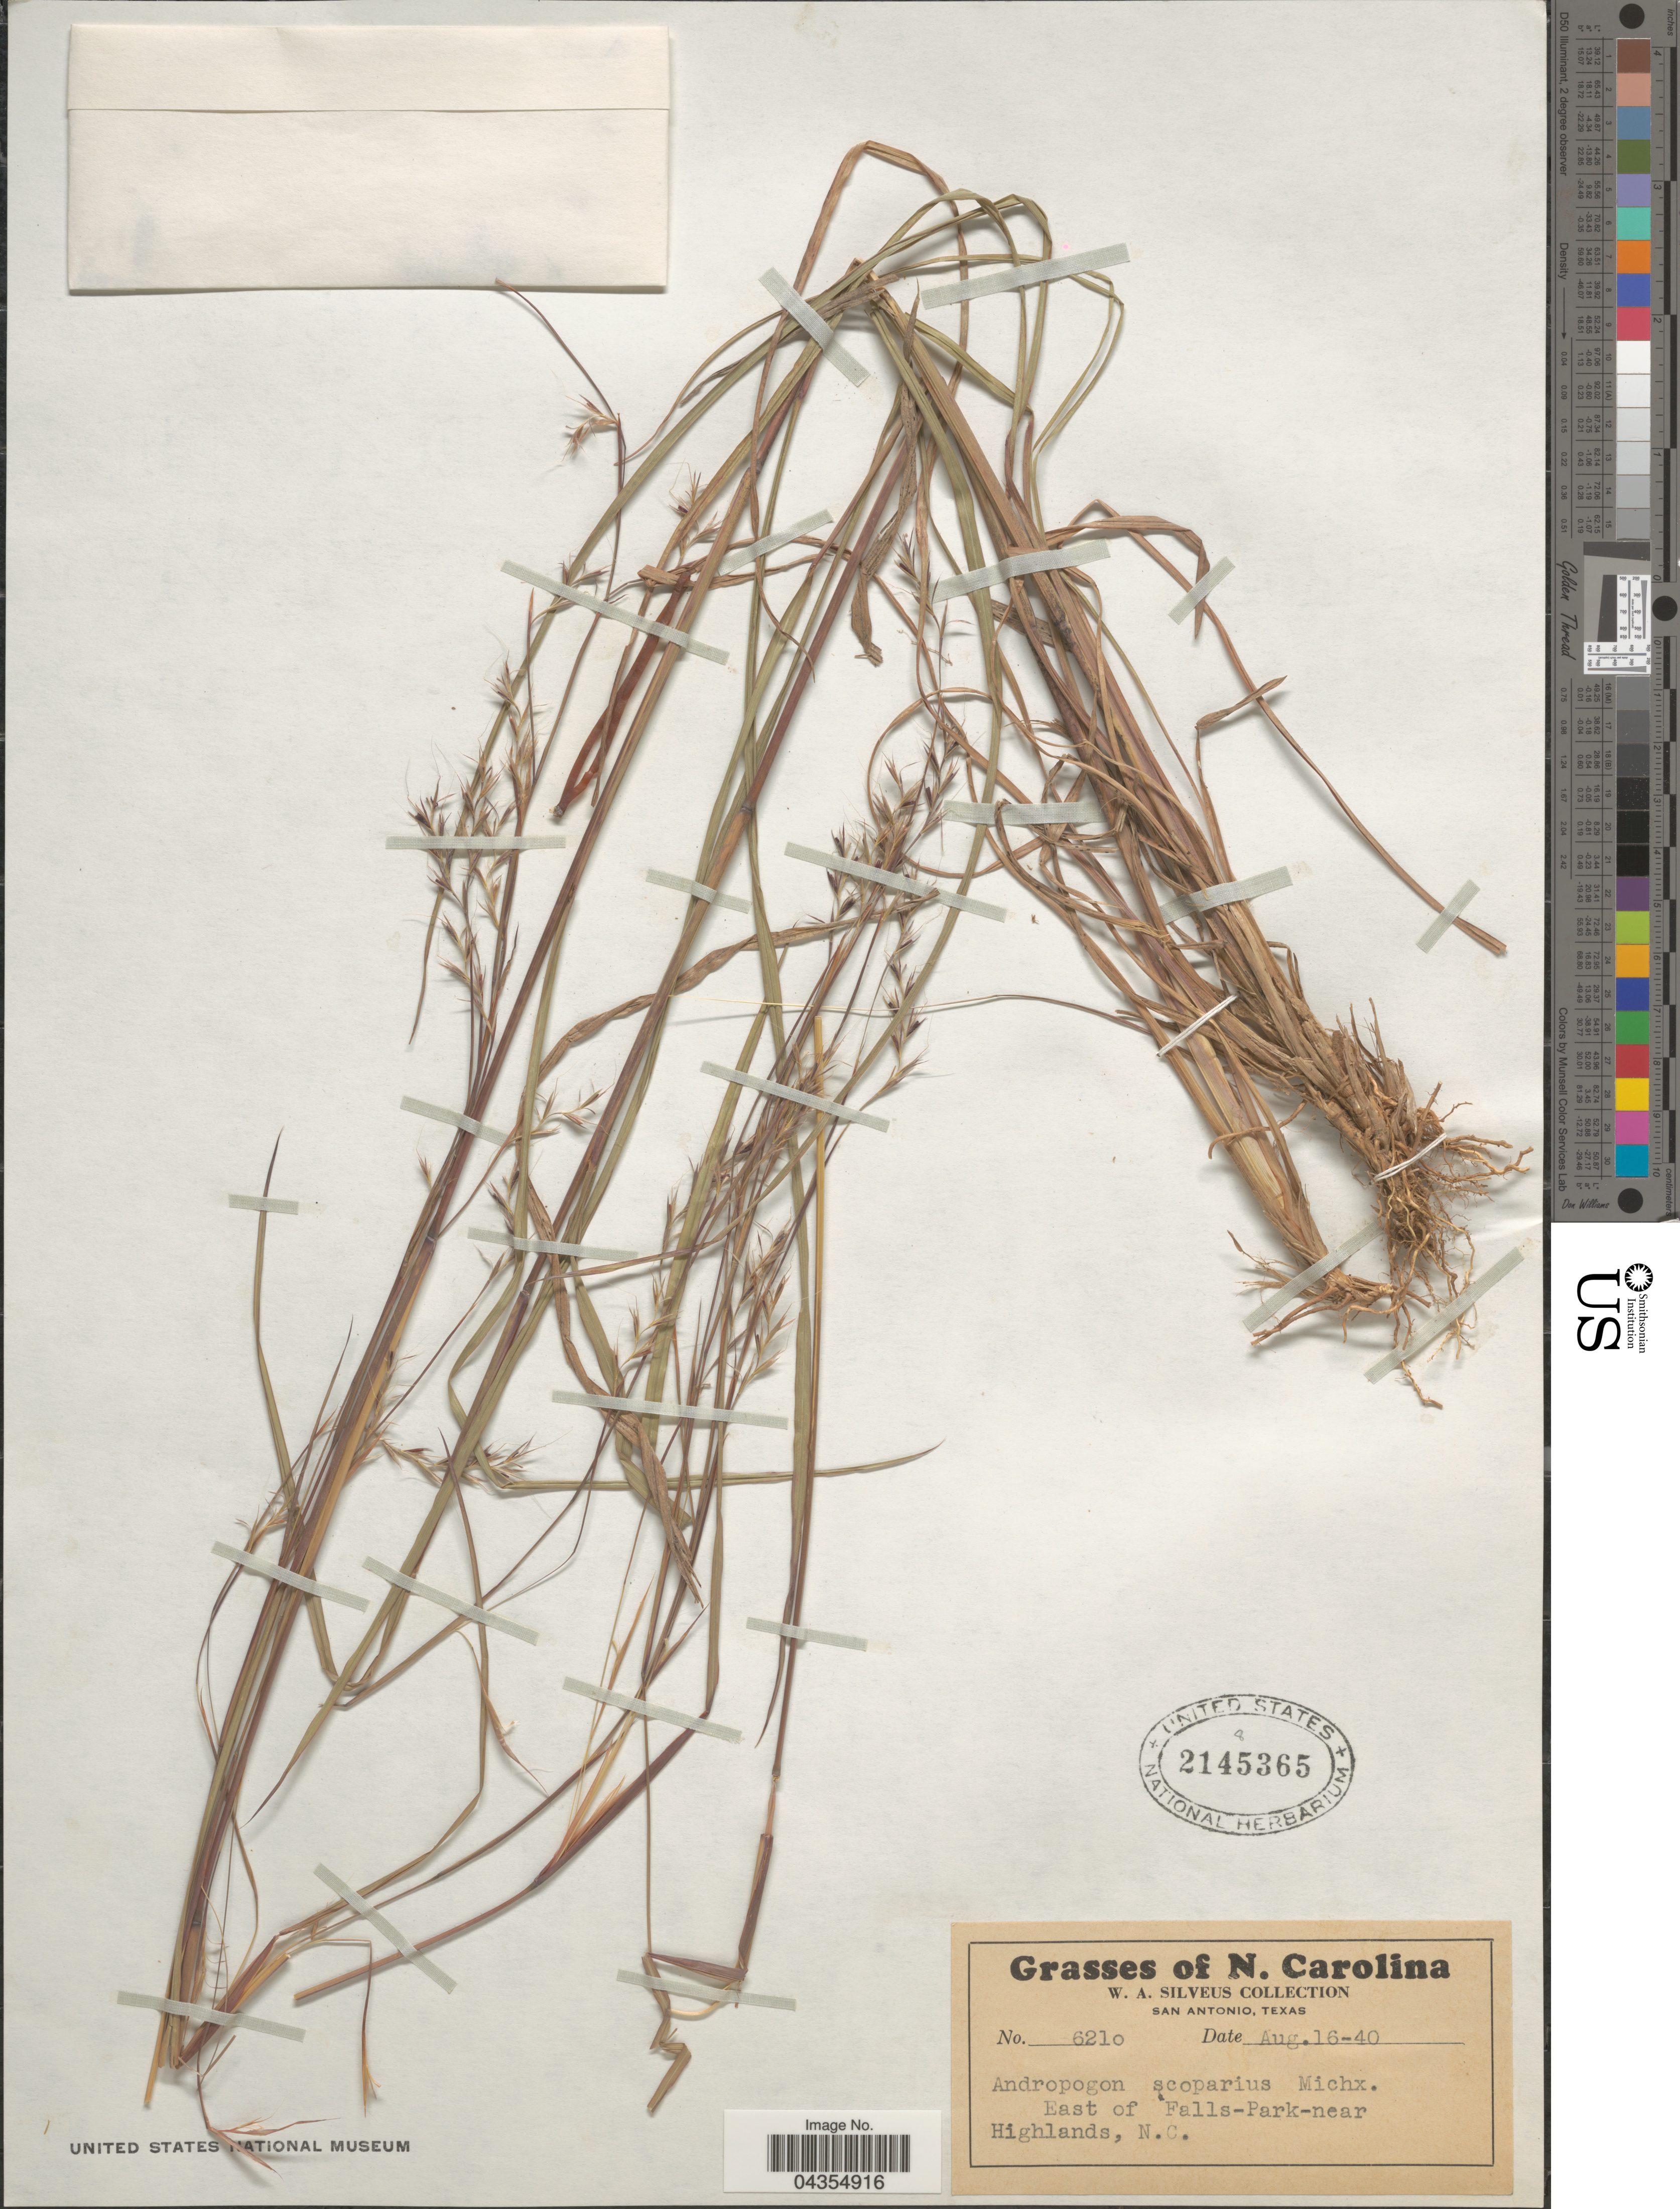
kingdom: Plantae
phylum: Tracheophyta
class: Liliopsida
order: Poales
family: Poaceae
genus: Schizachyrium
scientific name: Schizachyrium sanguineum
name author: (Retz.) Alston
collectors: W. Silveus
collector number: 6210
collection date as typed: Transcribed d/m/y: 16/8/40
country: United States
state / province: North Carolina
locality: East of Falls-Park-near Highlands.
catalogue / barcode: US 2145365